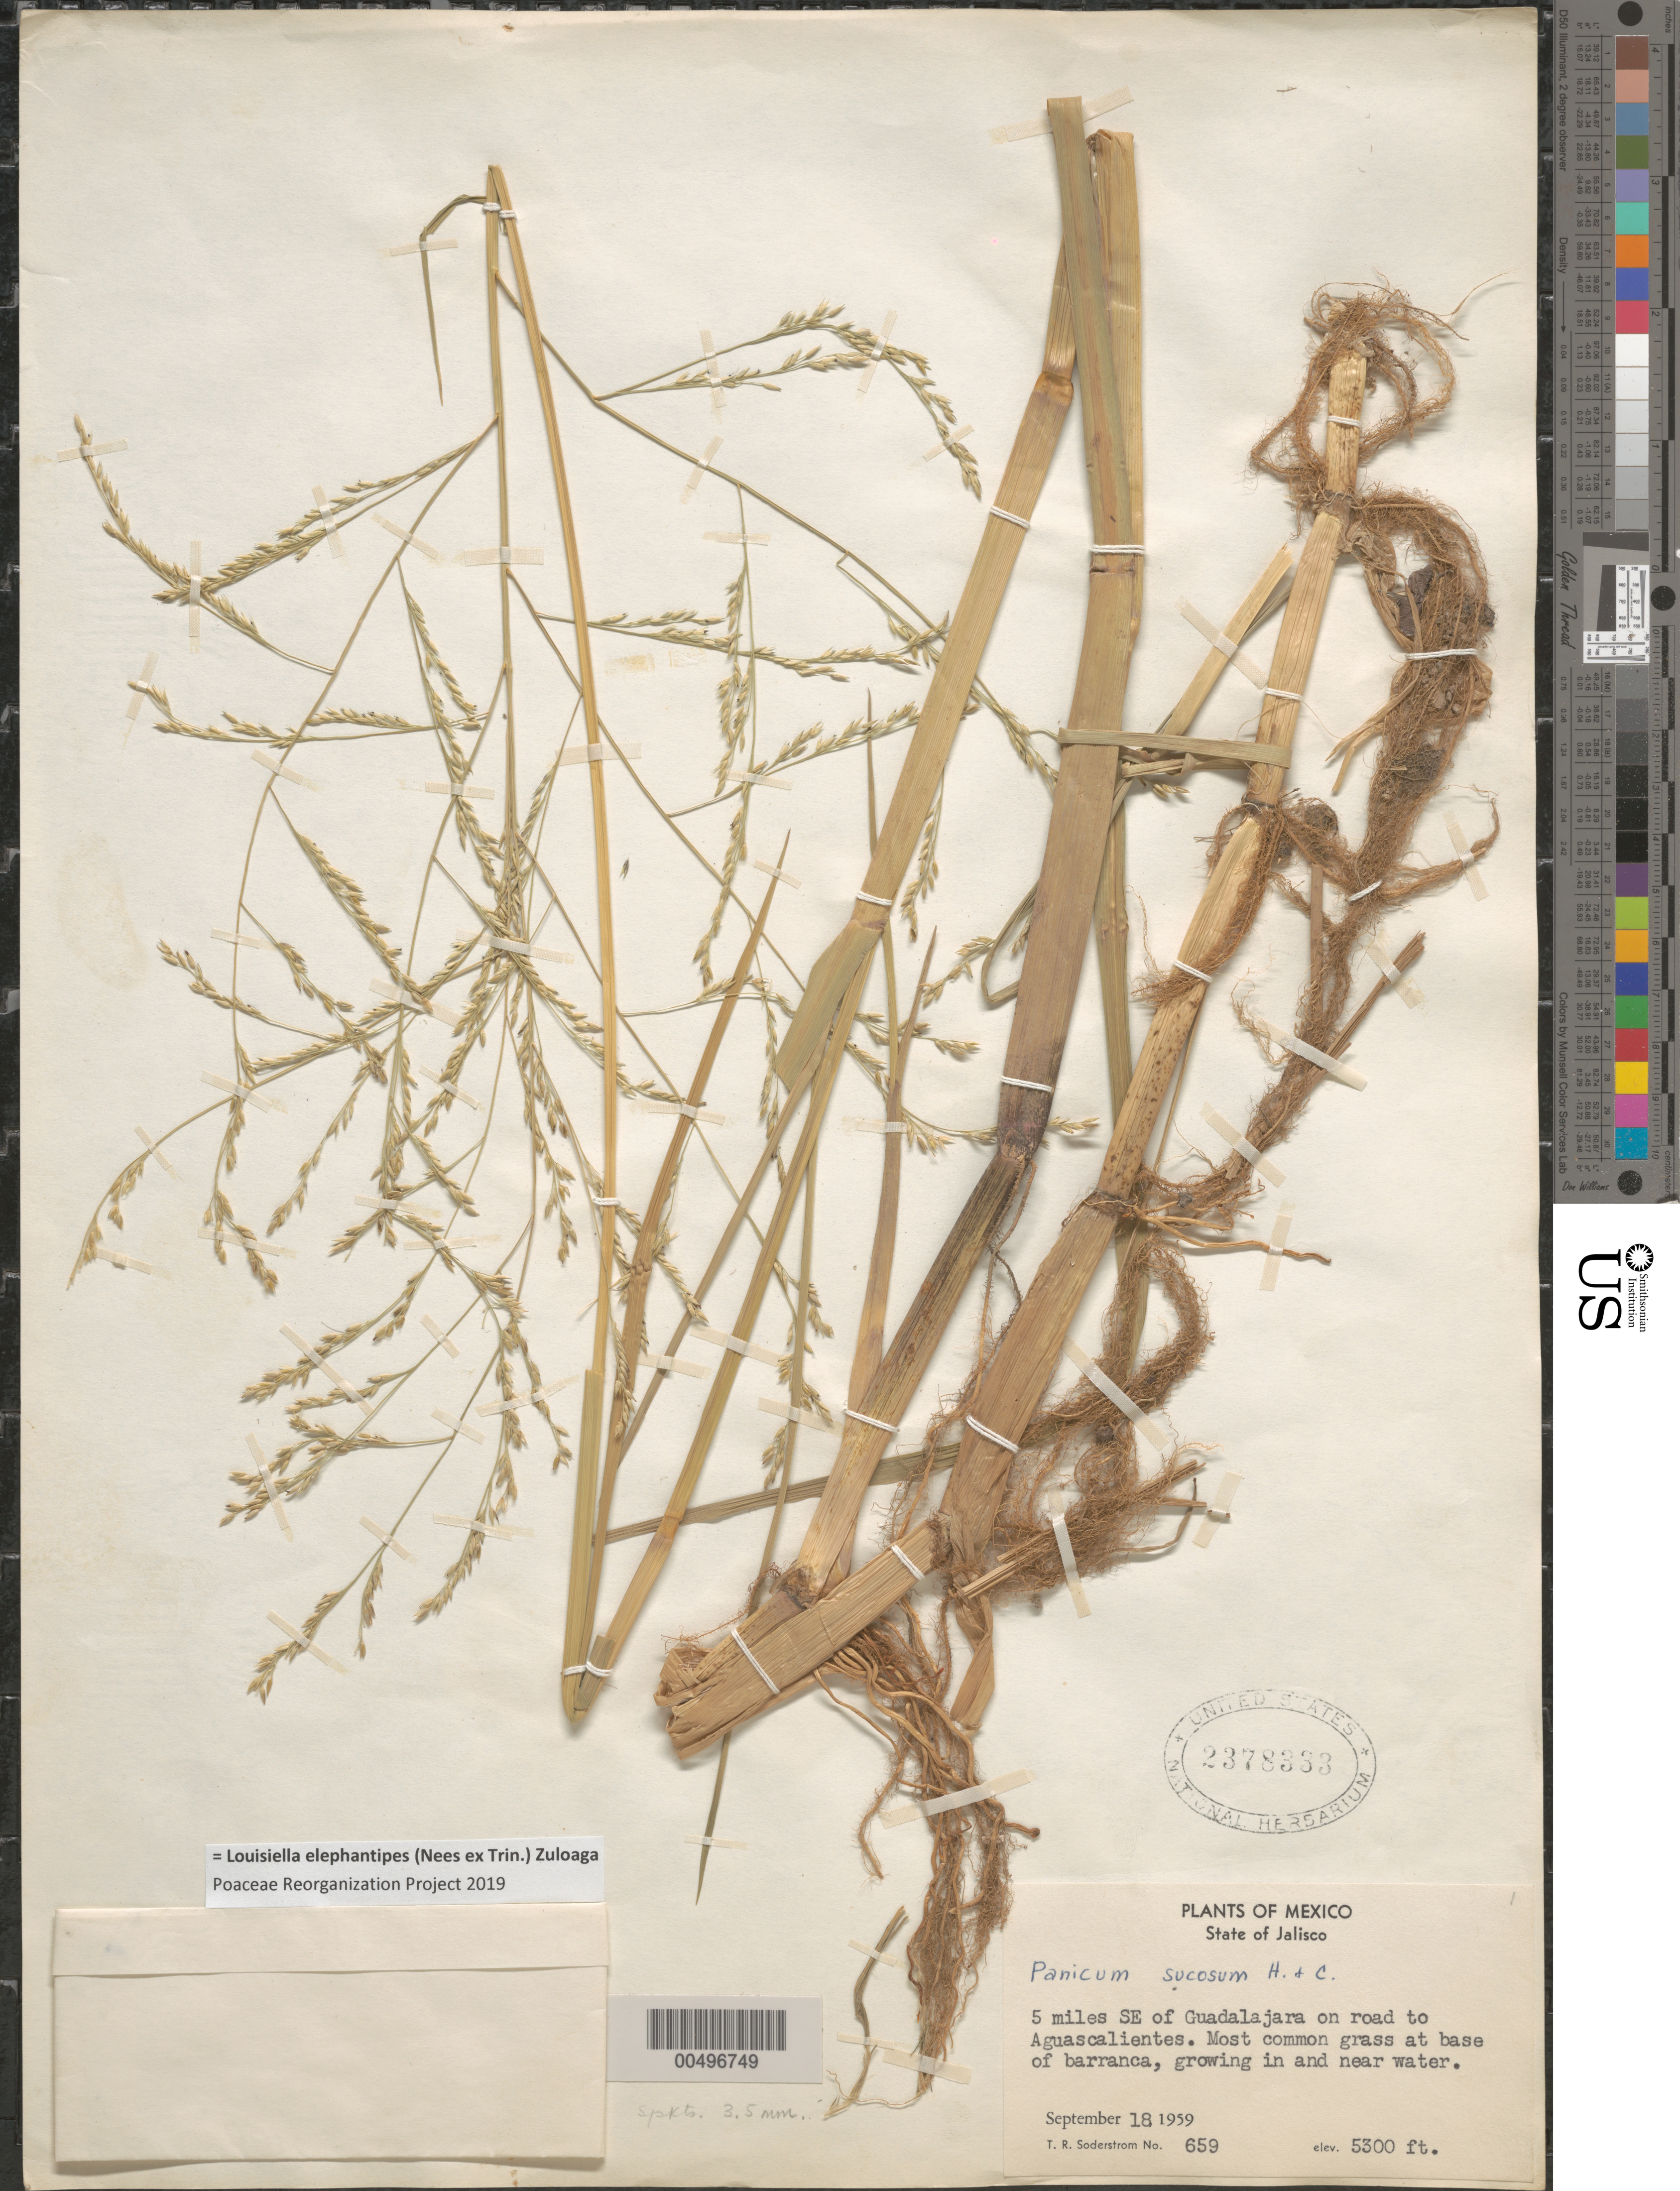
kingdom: Plantae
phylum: Tracheophyta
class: Liliopsida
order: Poales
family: Poaceae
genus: Panicum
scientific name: Panicum sucosum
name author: Hitchc. & Chase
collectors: T. R. Soderstrom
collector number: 659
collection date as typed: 18 Sep 1959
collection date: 1959-09-18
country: Mexico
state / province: Jalisco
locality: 5 mi SE of Guadalajara on rd to Aguascalientes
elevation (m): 1615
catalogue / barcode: US 2378333